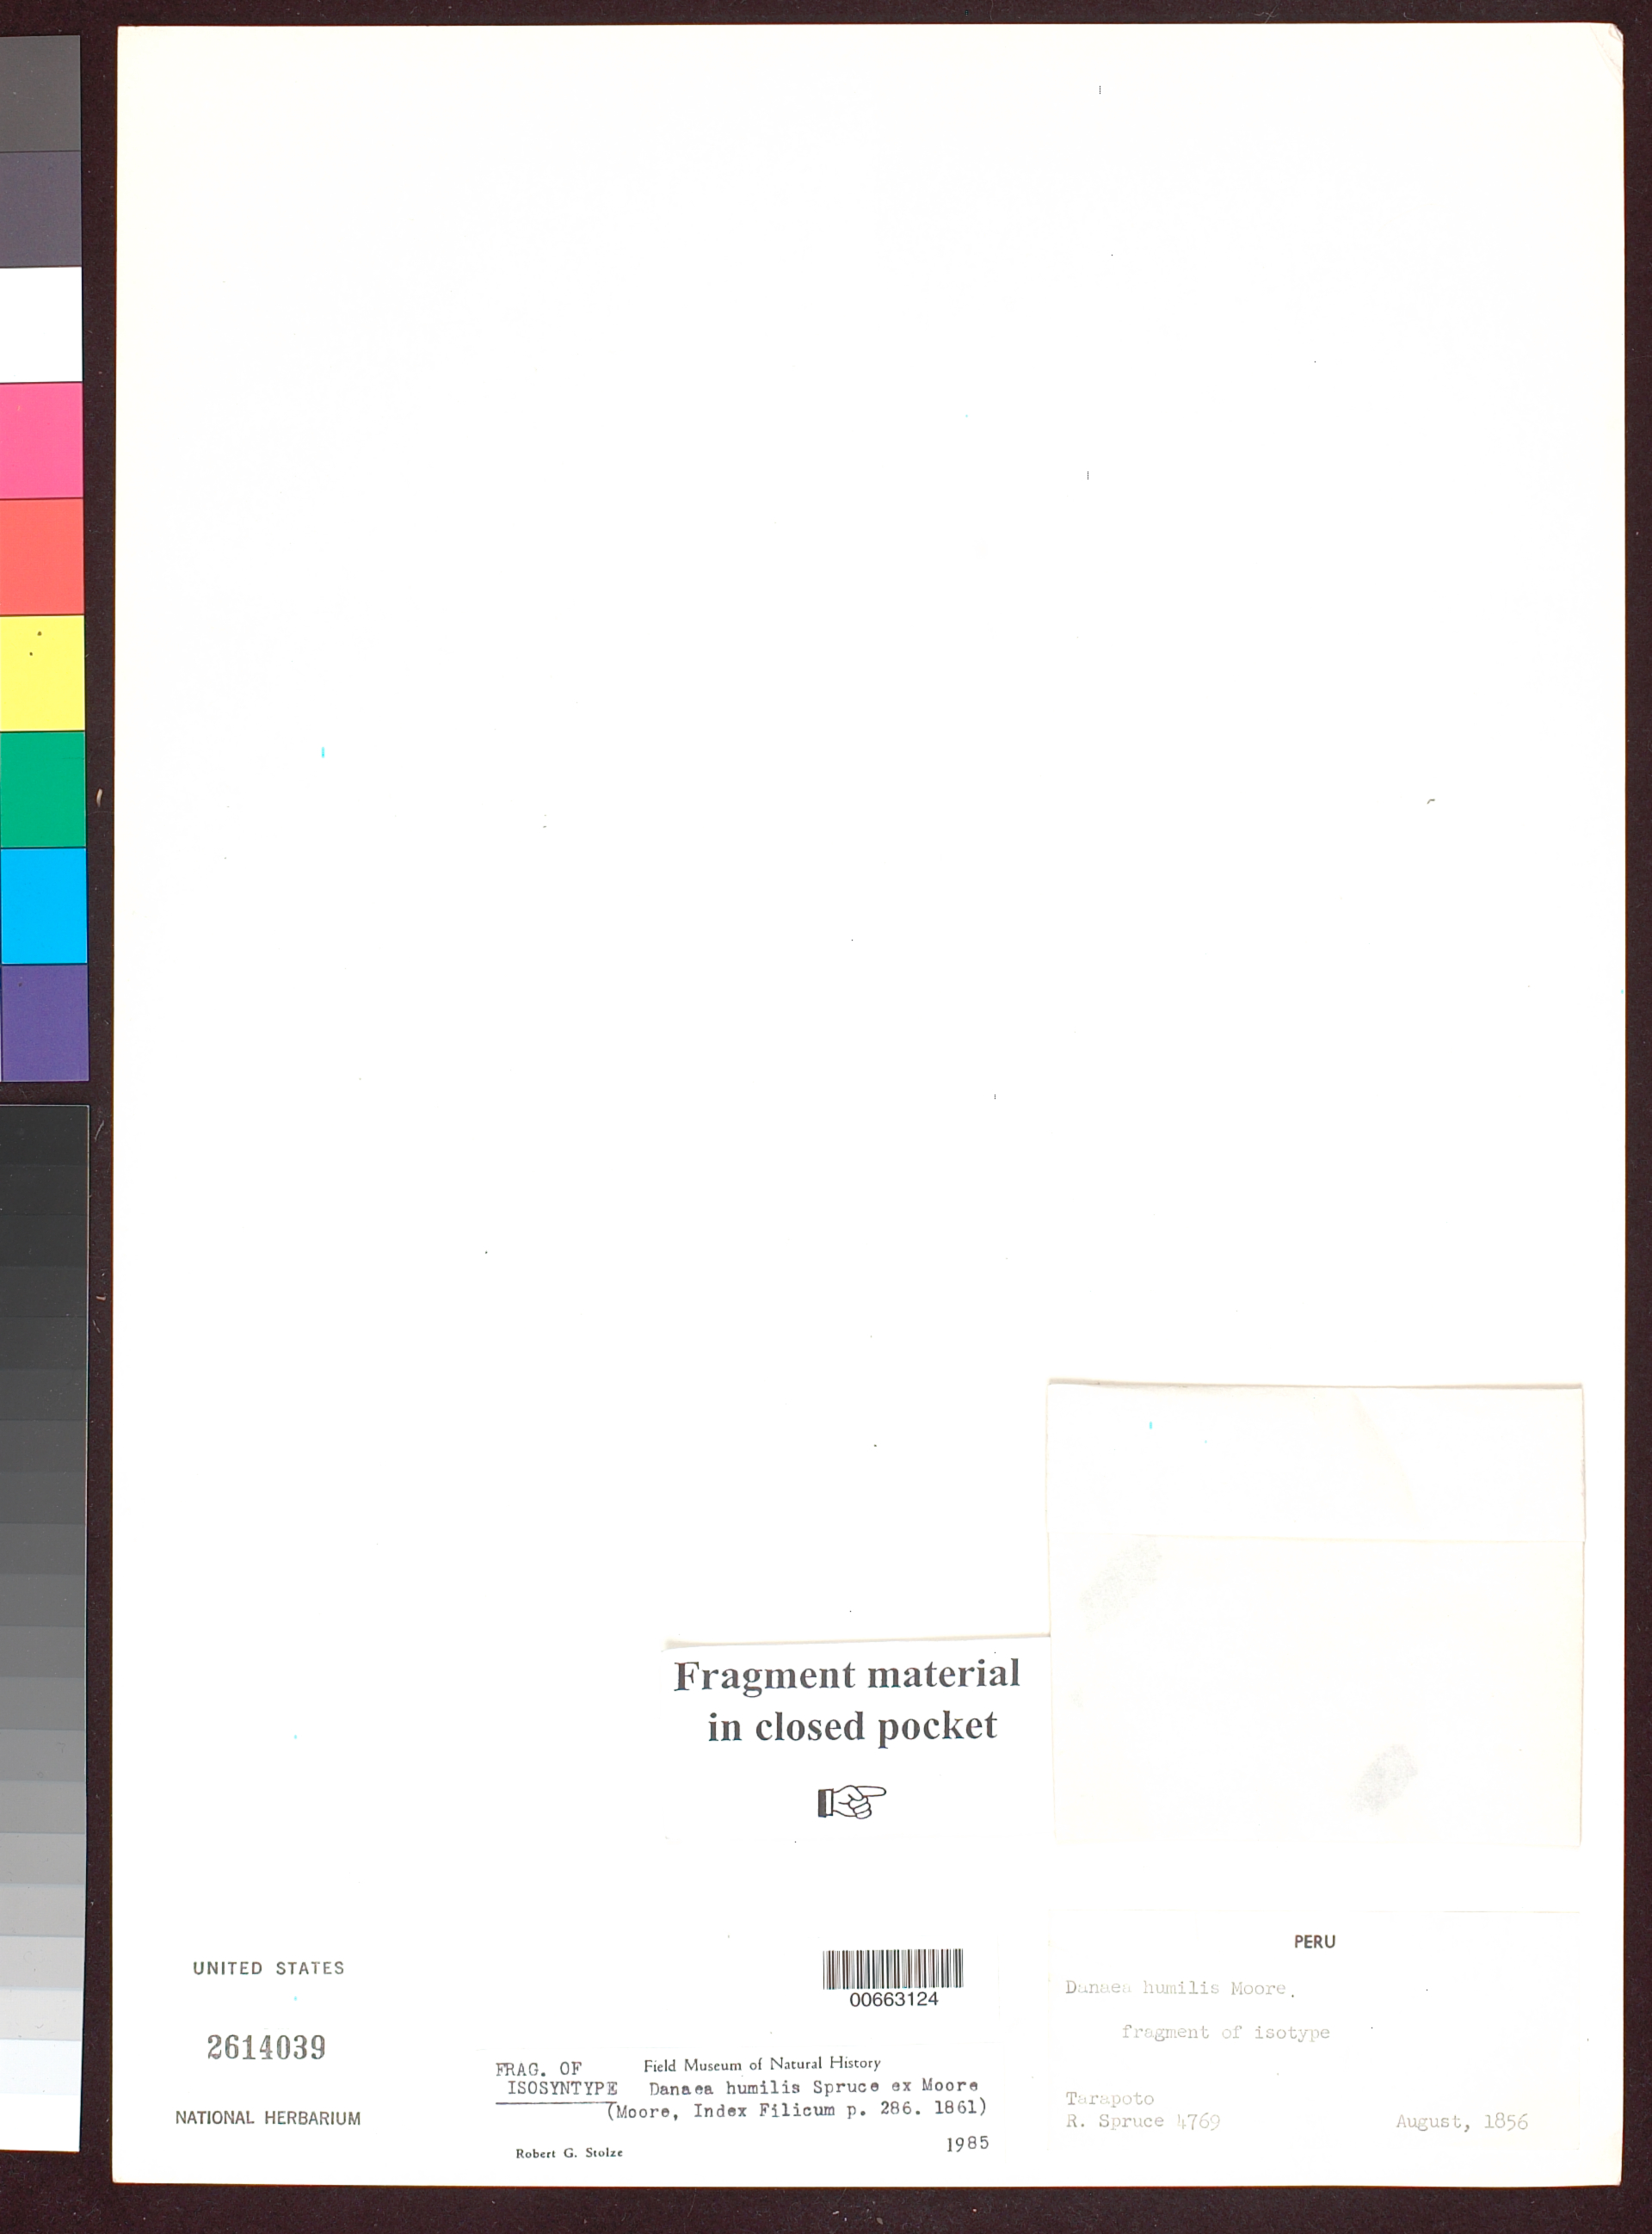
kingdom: Plantae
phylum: Tracheophyta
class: Polypodiopsida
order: Marattiales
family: Marattiaceae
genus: Danaea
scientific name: Danaea humilis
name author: T. Moore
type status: Isosyntype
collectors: R. Spruce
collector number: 4769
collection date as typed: Aug 1856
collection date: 1856-08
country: Peru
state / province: San Martín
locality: propre Tarapoto [?]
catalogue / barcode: US 2614039